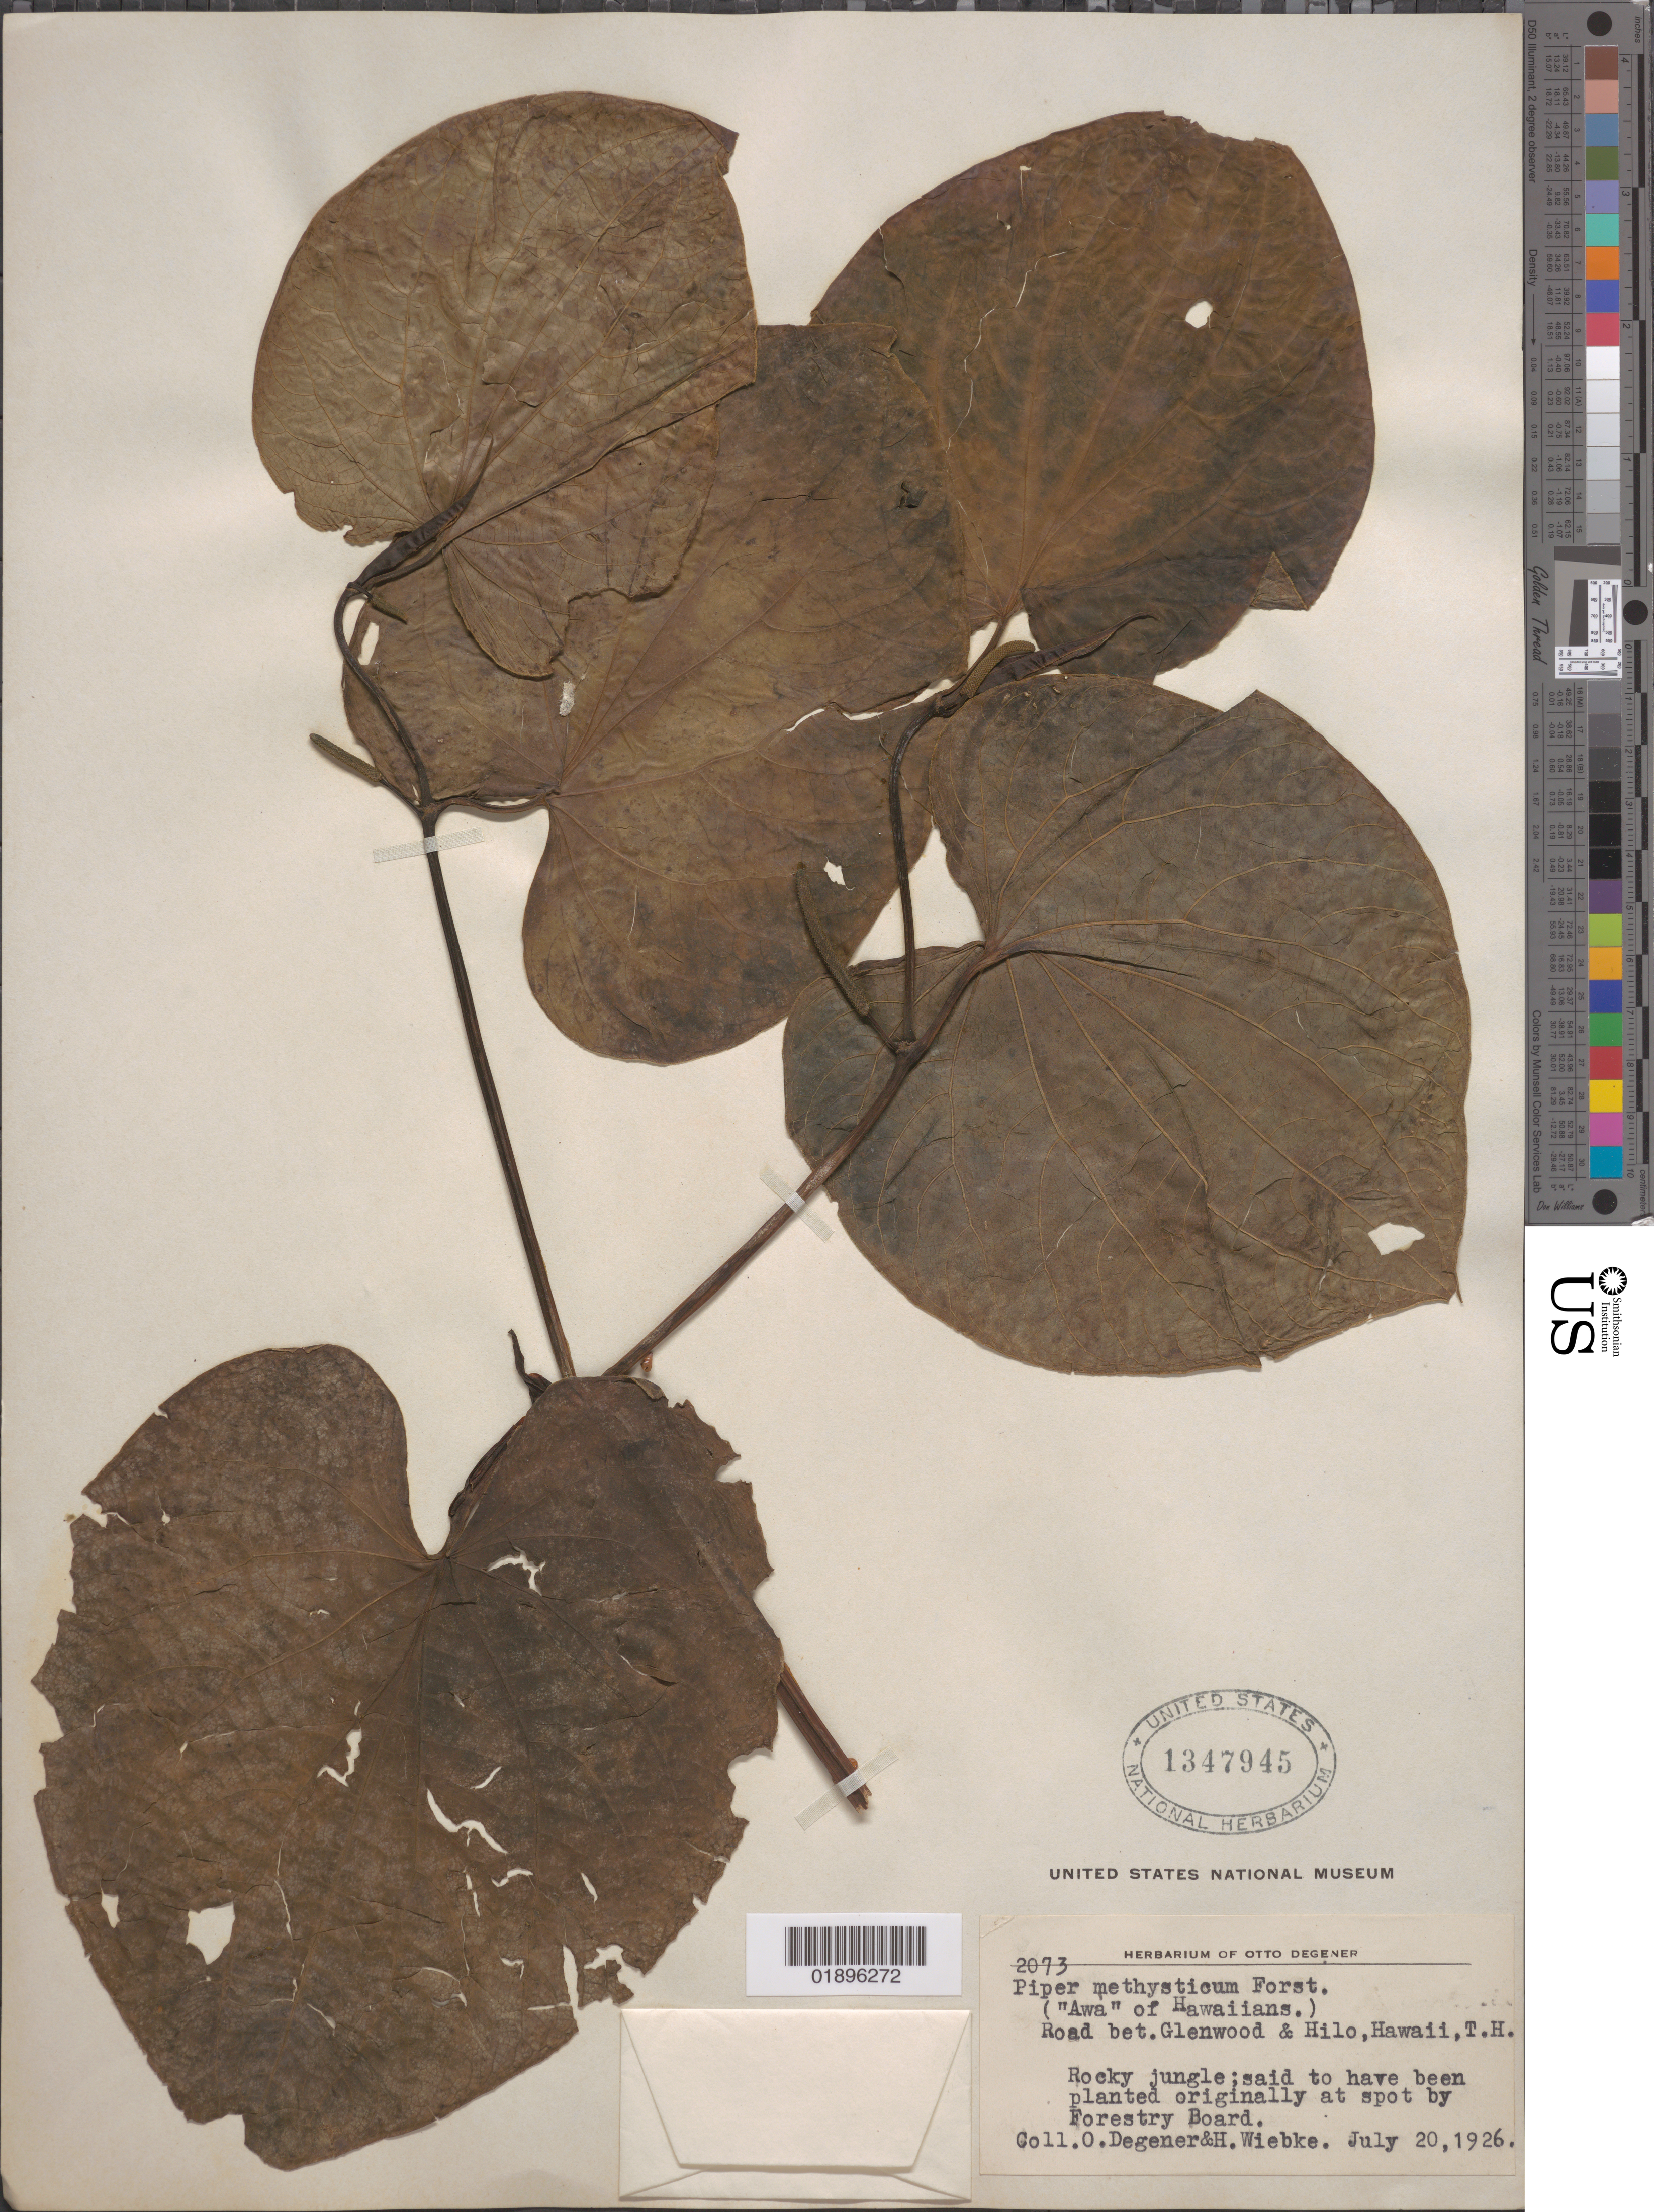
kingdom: Plantae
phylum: Tracheophyta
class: Magnoliopsida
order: Piperales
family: Piperaceae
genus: Piper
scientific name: Piper methysticum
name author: J.R. Forst. & G. Forst.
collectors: O. Degener & H. Wiebke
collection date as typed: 20 Jul 1926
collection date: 1926-07-20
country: United States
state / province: Hawaii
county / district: Hawaii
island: Hawaii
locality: Road between Glenwood and Hilo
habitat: Rocky jungle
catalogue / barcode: US 1347945